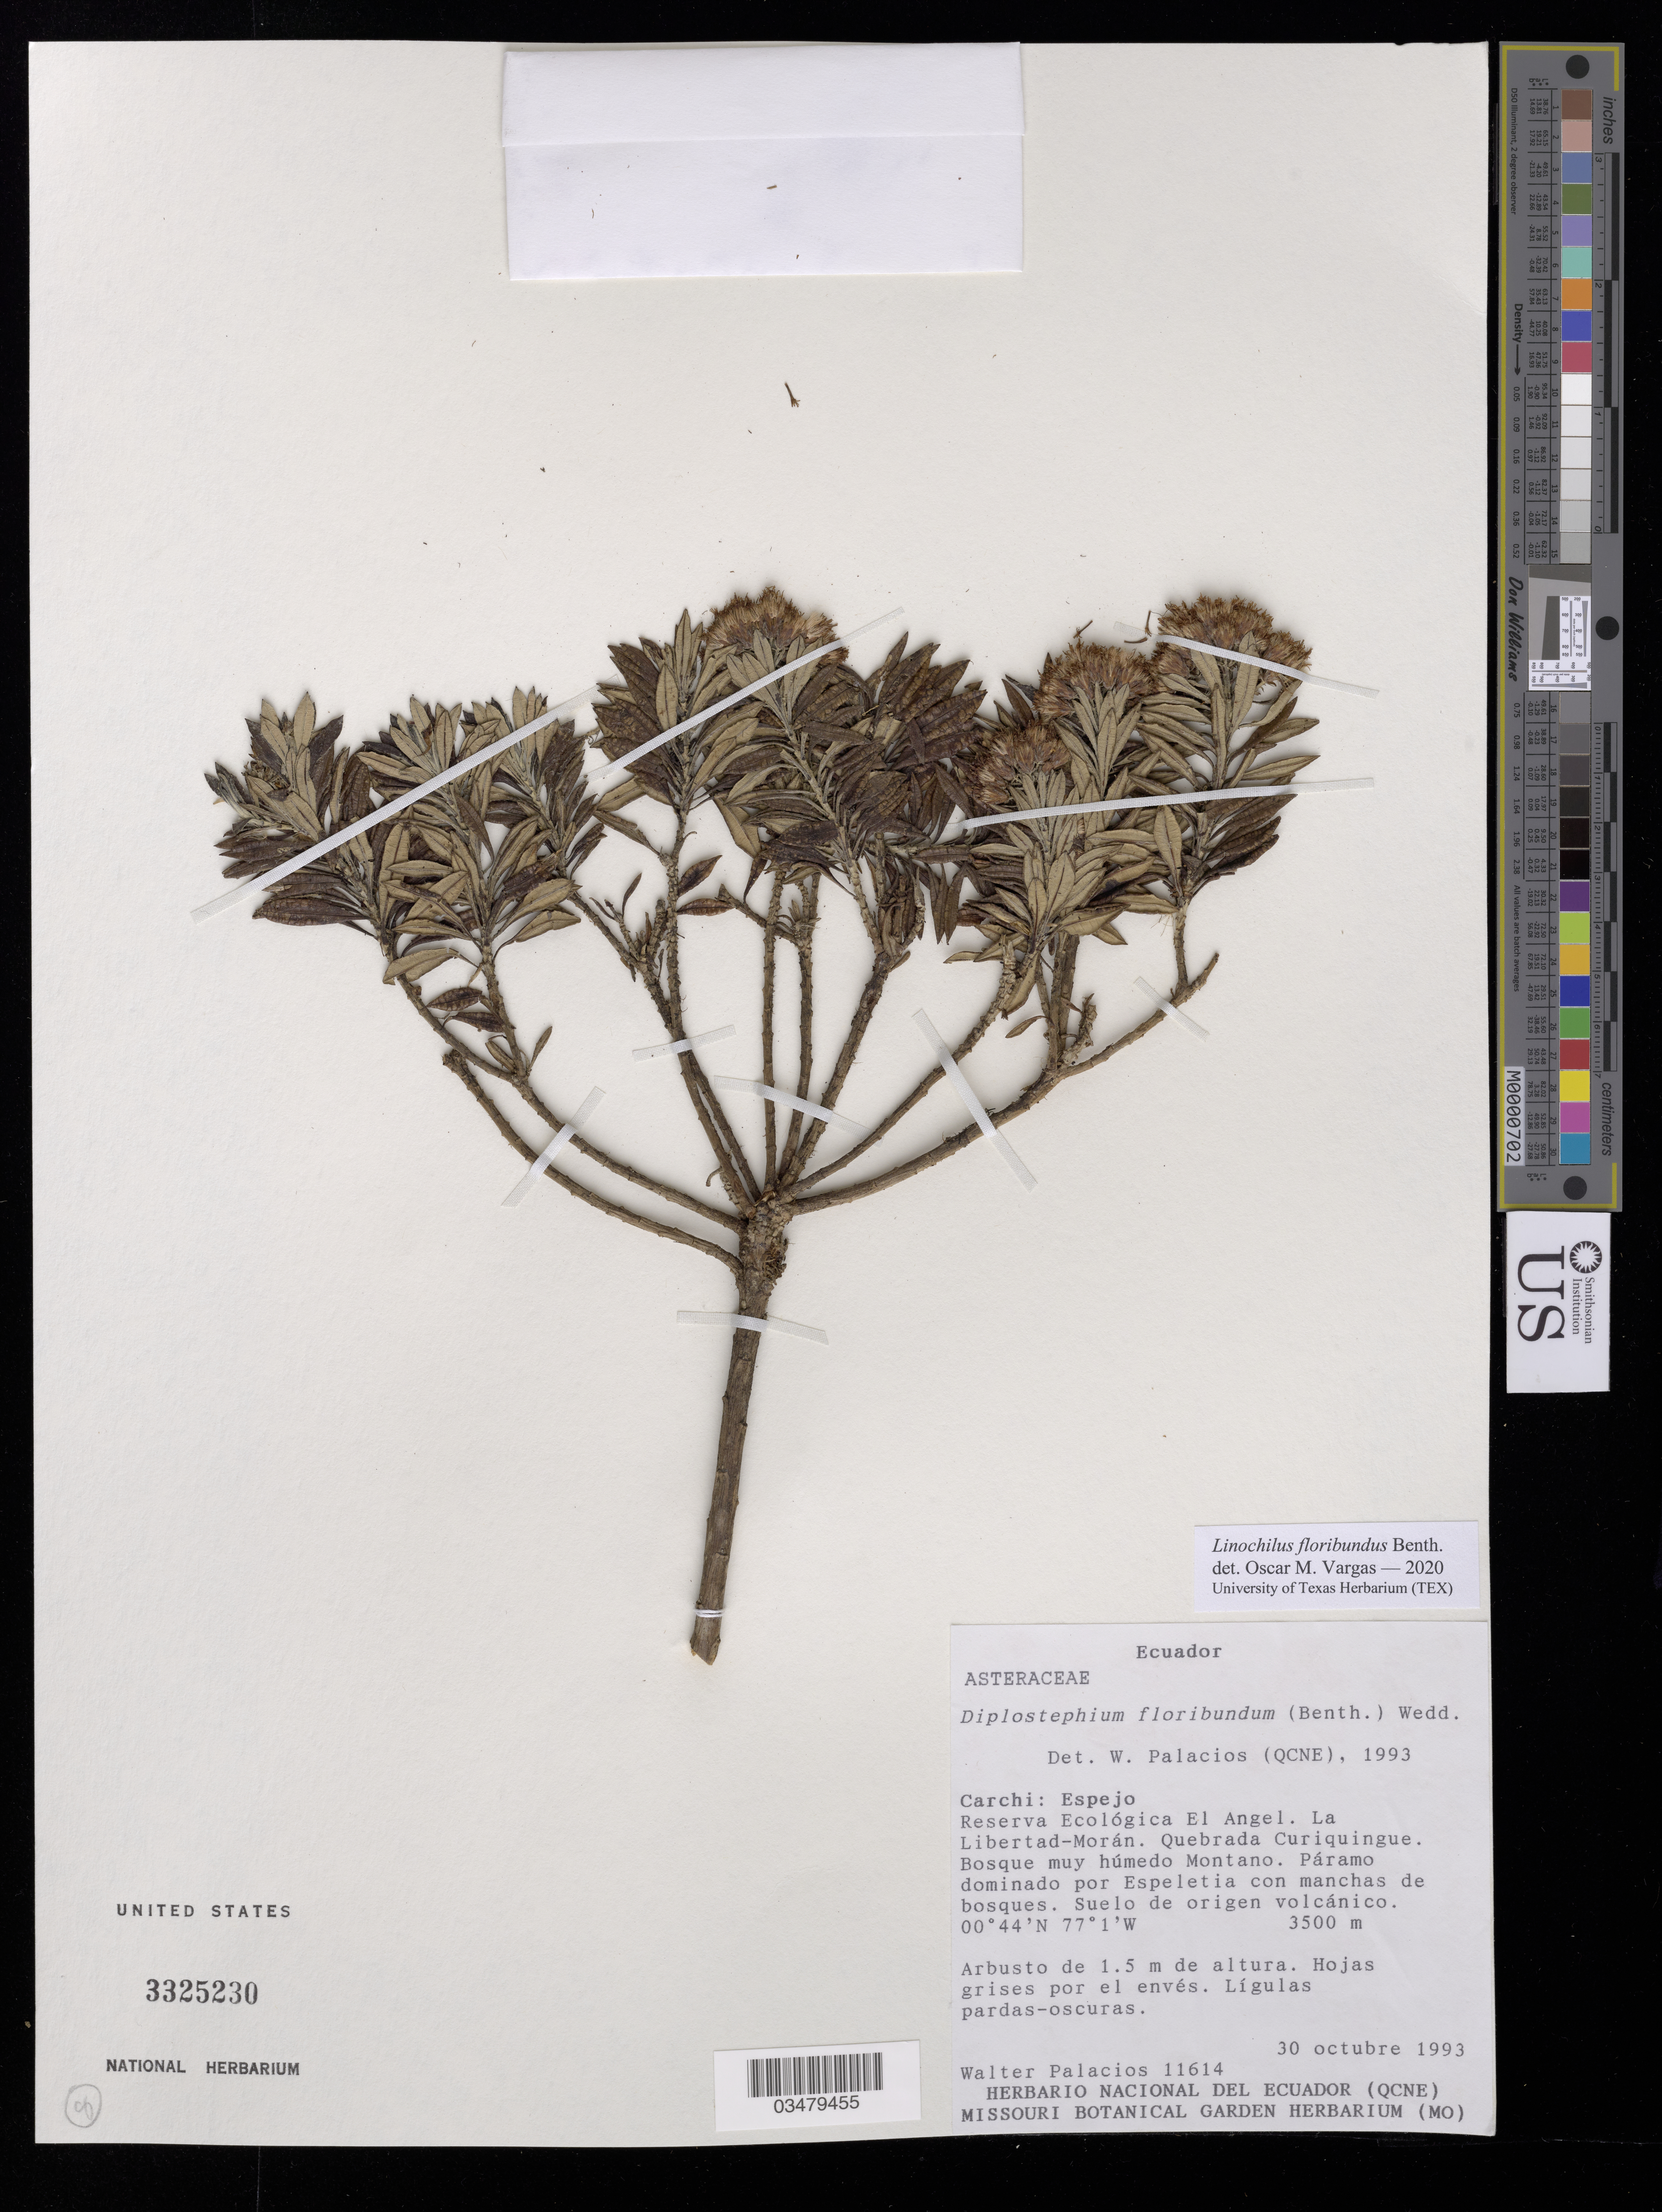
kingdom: Plantae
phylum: Tracheophyta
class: Magnoliopsida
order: Asterales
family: Asteraceae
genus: Linochilus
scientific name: Linochilus floribundus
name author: Benth.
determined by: Vargas, Oscar M.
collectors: W. Palacios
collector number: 11614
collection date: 1993-10-30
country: Ecuador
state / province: Carchi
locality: Espejo, Reserva Ecologica El Angel, La Libertad-Moran, Quebrada Curiquingue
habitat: Dosque muy humedo Montano; Paramos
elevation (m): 3500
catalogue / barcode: US 3325230